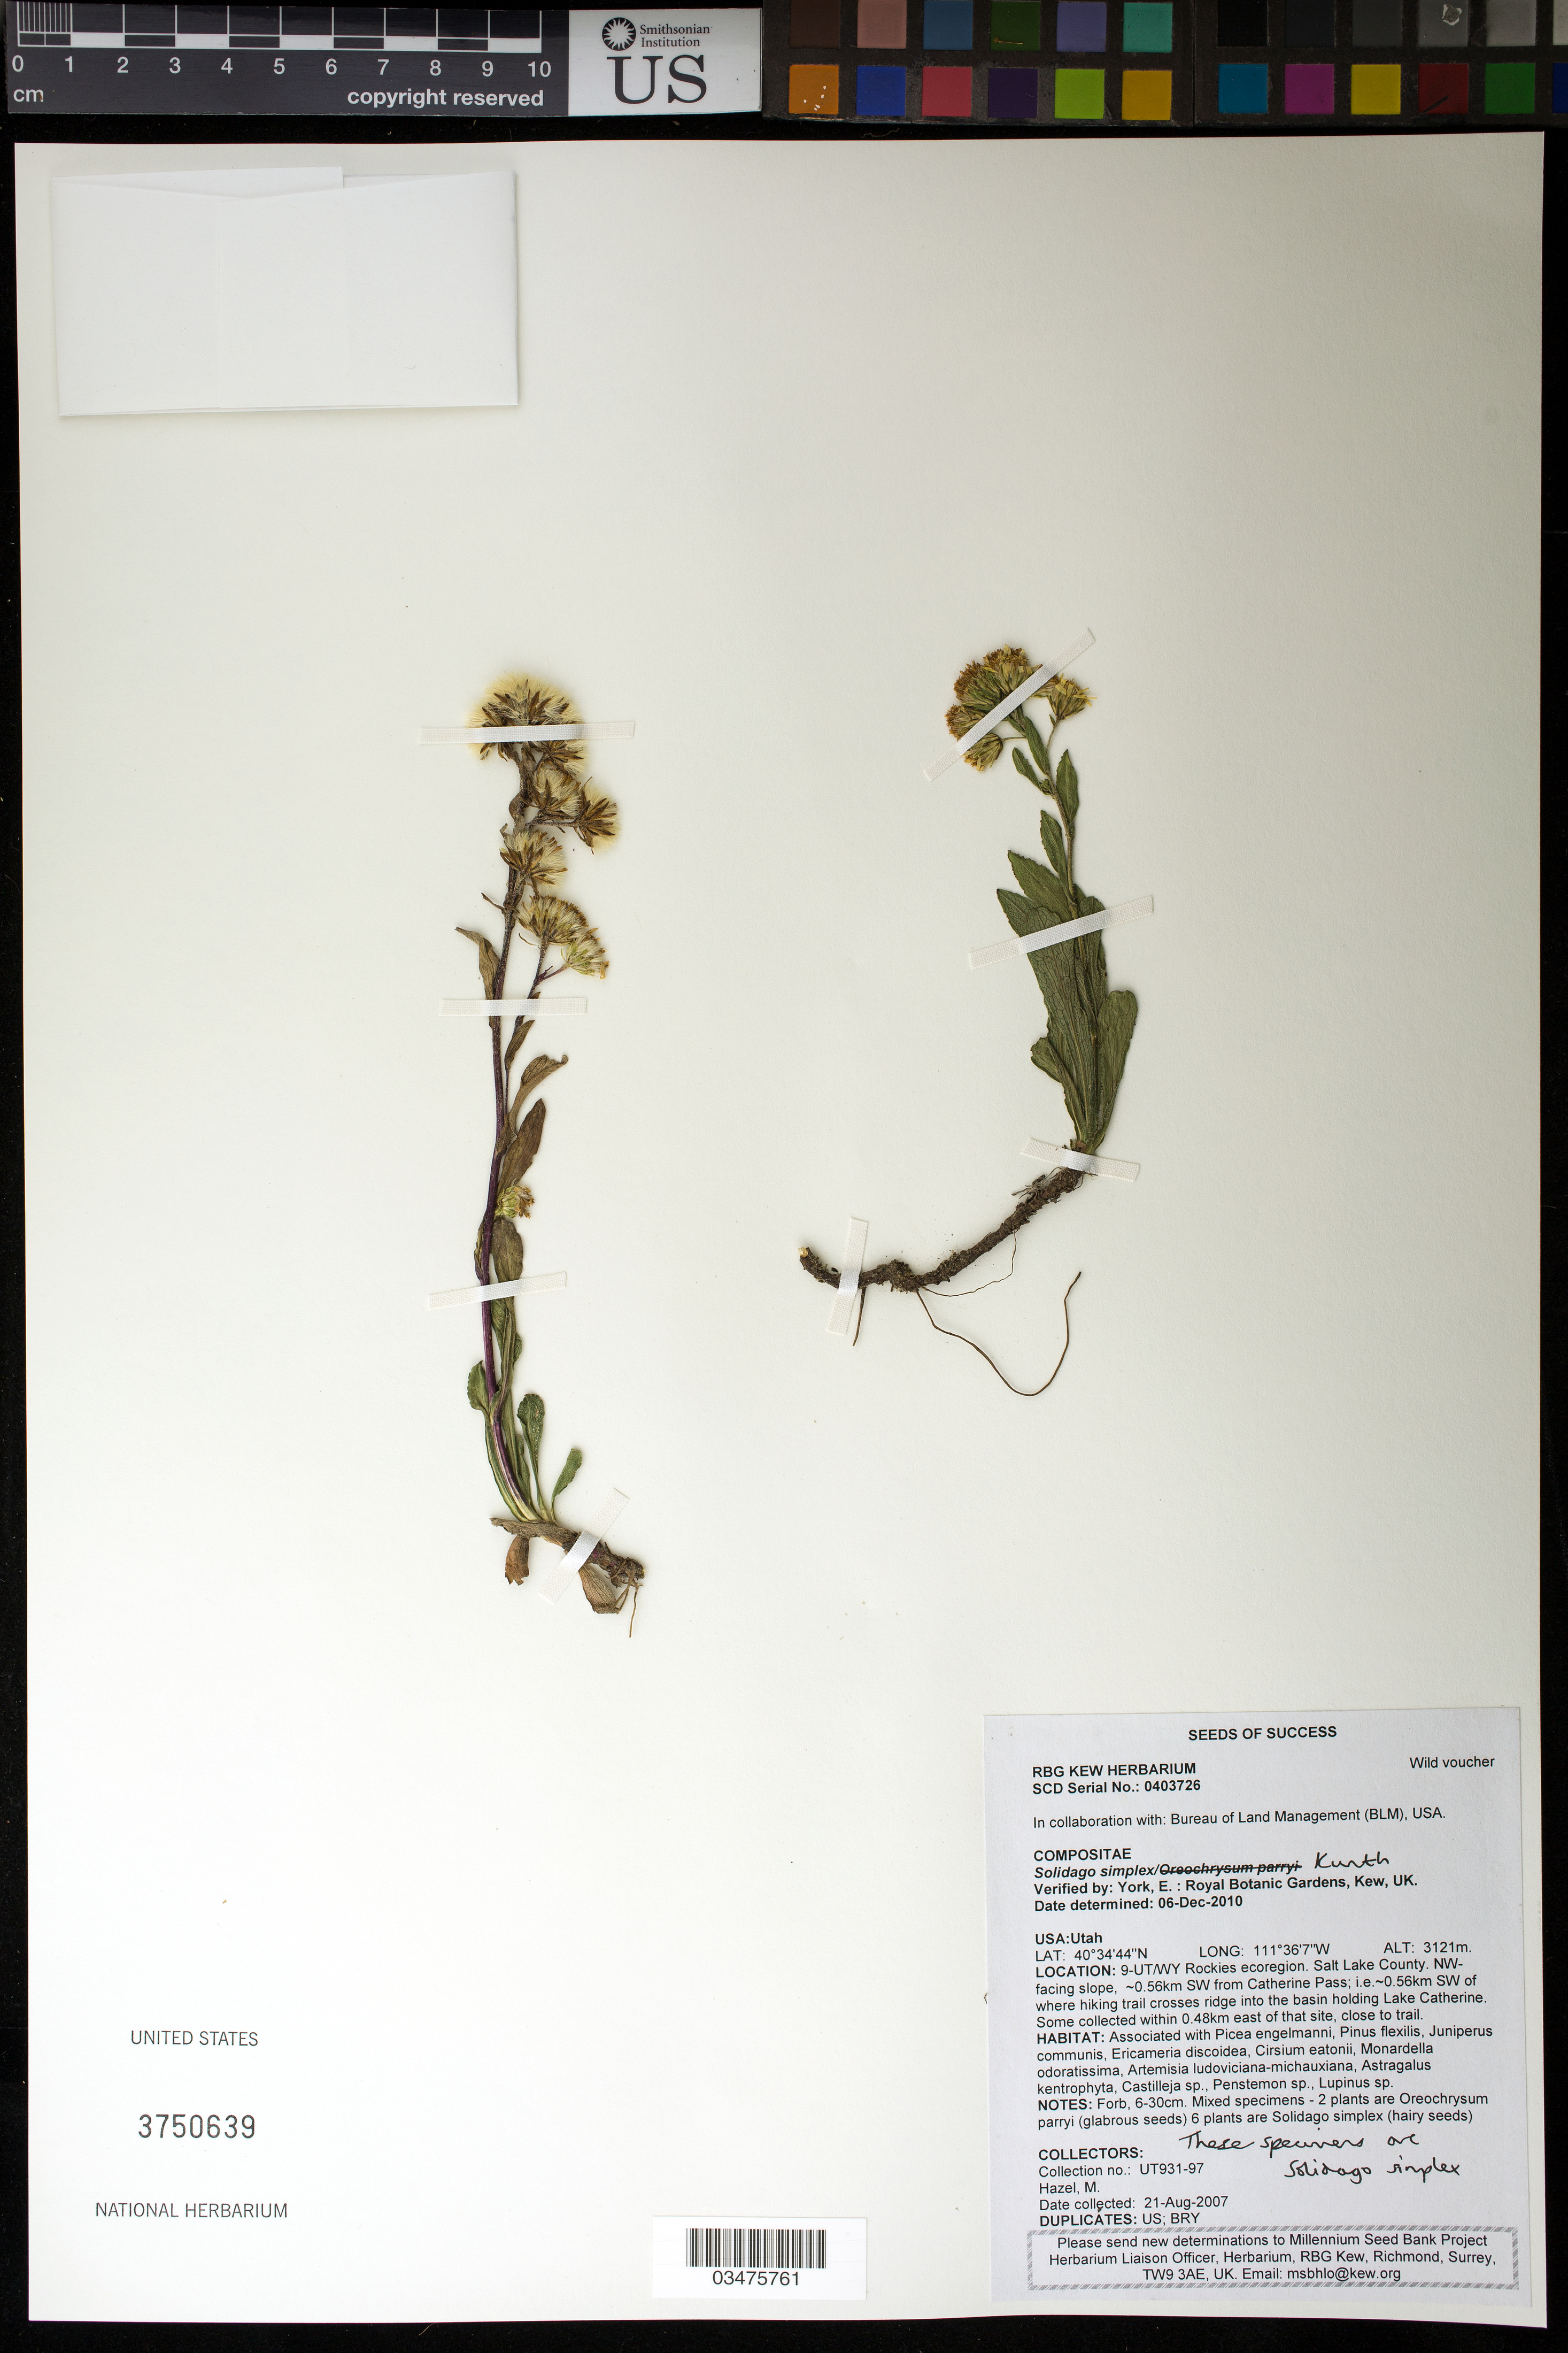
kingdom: Plantae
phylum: Tracheophyta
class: Magnoliopsida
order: Asterales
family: Asteraceae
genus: Solidago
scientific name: Solidago simplex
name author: Kunth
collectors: M. Hazel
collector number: UT931-97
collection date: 2007-08-21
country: United States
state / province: Utah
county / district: Salt Lake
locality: SW from Catherine Pass, near Lake Catherine.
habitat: With Pinus flexilis, Castilleja sp., Penstemon, sp., Lupinus sp., ect.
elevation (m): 3121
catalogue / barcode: US 3750639